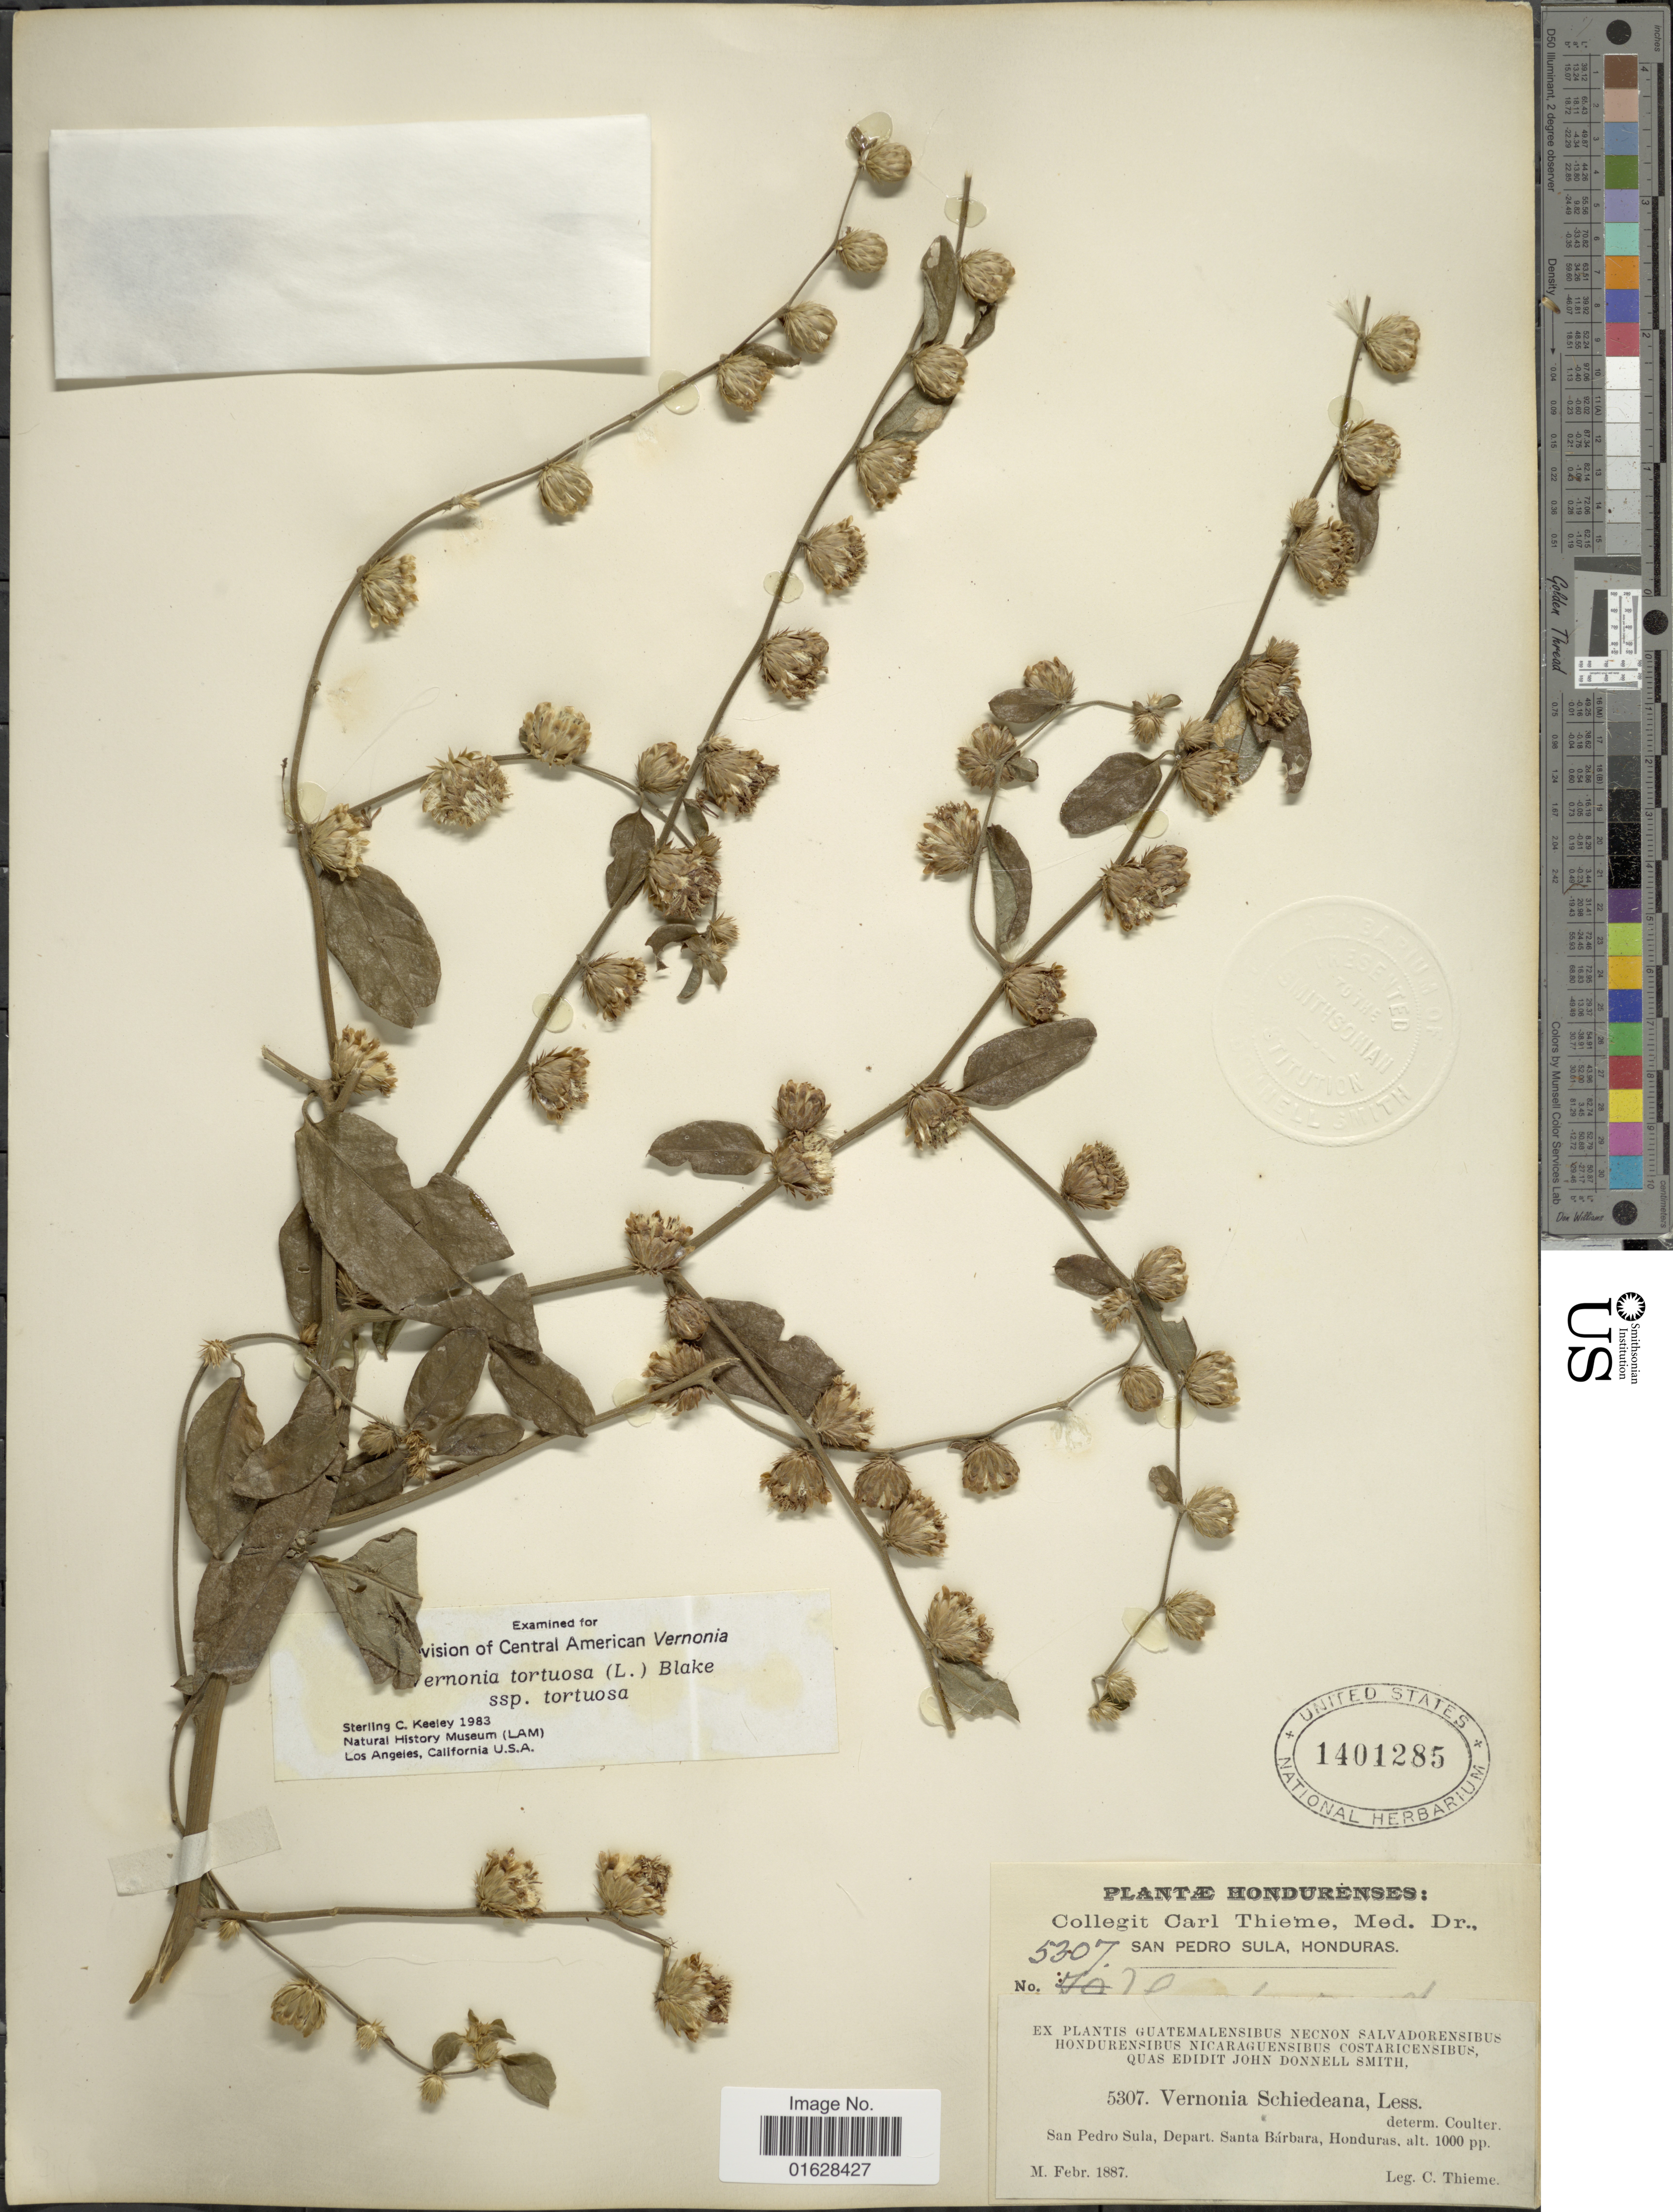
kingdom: Plantae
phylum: Tracheophyta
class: Magnoliopsida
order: Asterales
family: Asteraceae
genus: Lepidaploa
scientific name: Lepidaploa tortuosa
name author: (L.) H. Rob.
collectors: C. Thieme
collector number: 5307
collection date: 1887-02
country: Honduras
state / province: Santa Bárbara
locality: San Pedro Sula, Depart. Santa Barbara, Honduras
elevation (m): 305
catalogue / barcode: US 1401285